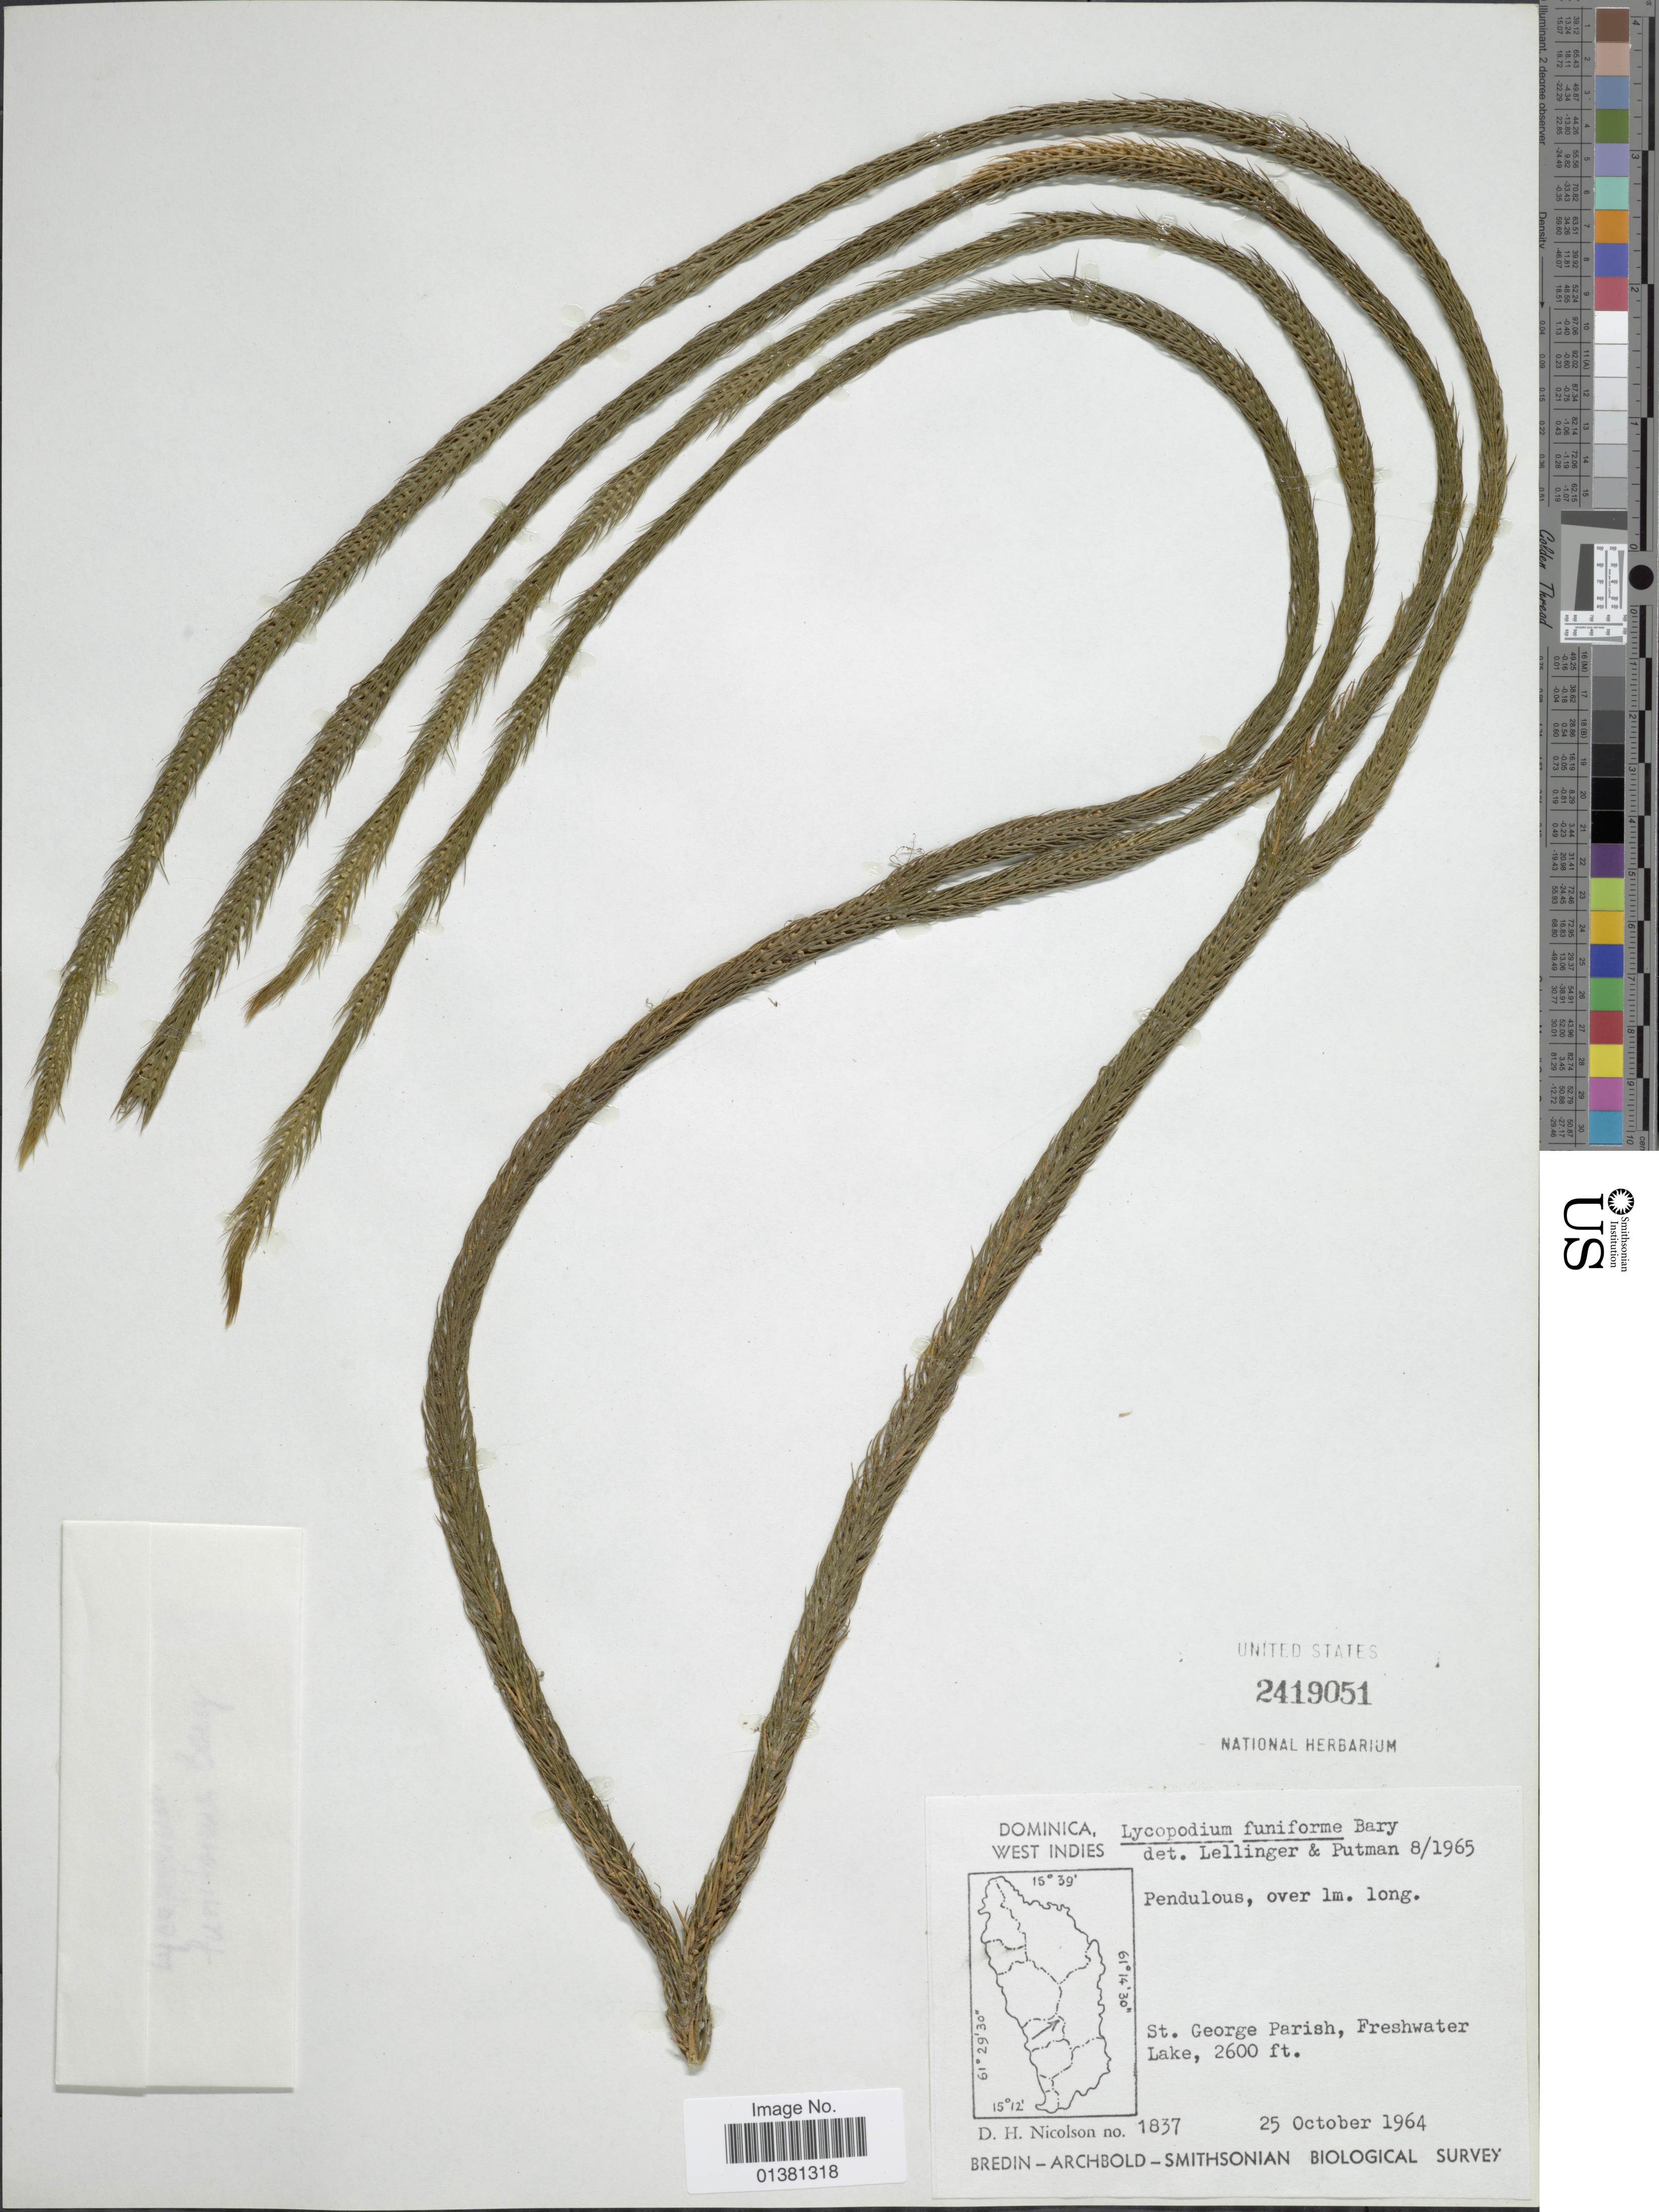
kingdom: Plantae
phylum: Tracheophyta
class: Lycopodiopsida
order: Lycopodiales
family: Lycopodiaceae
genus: Phlegmariurus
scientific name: Phlegmariurus funiformis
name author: (Cham. & Spring) B. Øllg.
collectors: D. H. Nicolson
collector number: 1837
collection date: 1964-10-25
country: Dominica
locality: St George Paris, Freshwater Lake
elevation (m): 792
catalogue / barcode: US 2419051